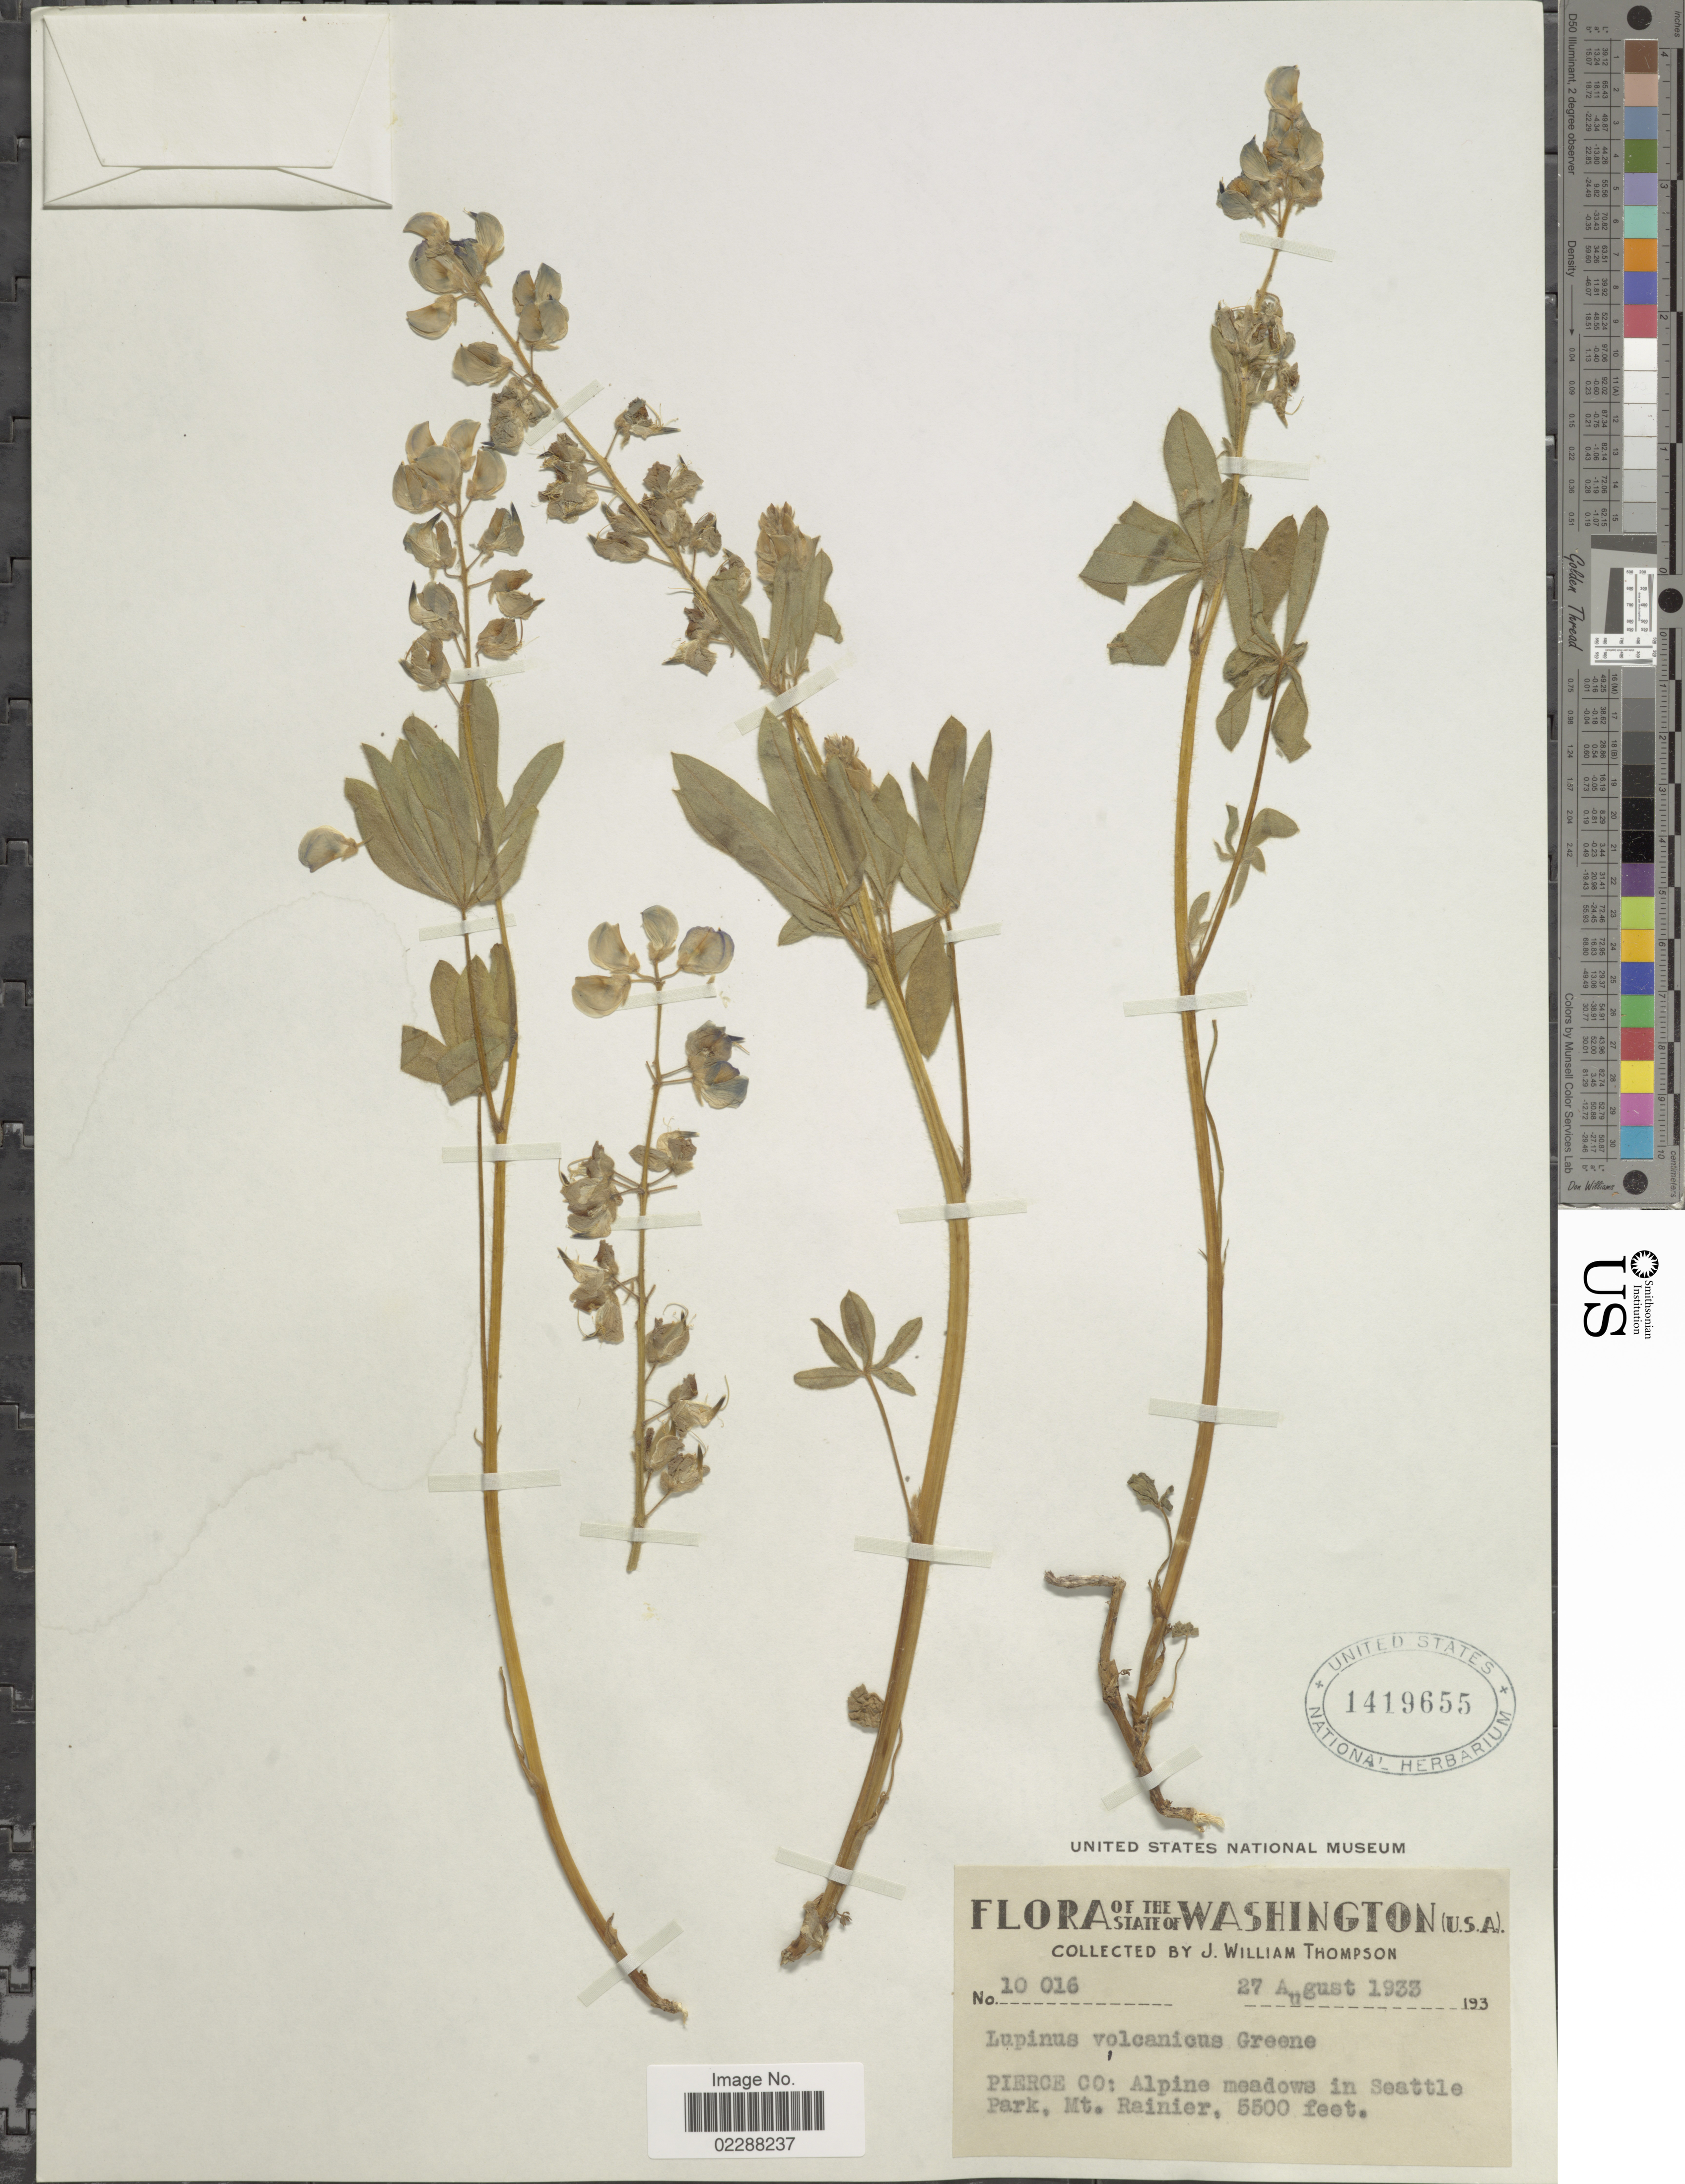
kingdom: Plantae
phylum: Tracheophyta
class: Magnoliopsida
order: Fabales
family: Fabaceae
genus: Lupinus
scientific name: Lupinus volcanicus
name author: Greene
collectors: J. W. Thompson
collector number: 10016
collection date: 1933-08-27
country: United States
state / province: Washington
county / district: Pierce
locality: The State of Washington, Pierce Co: Alpine meadows in Seatlle Park, Mt. Rainier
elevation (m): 1676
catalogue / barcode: US 1419655